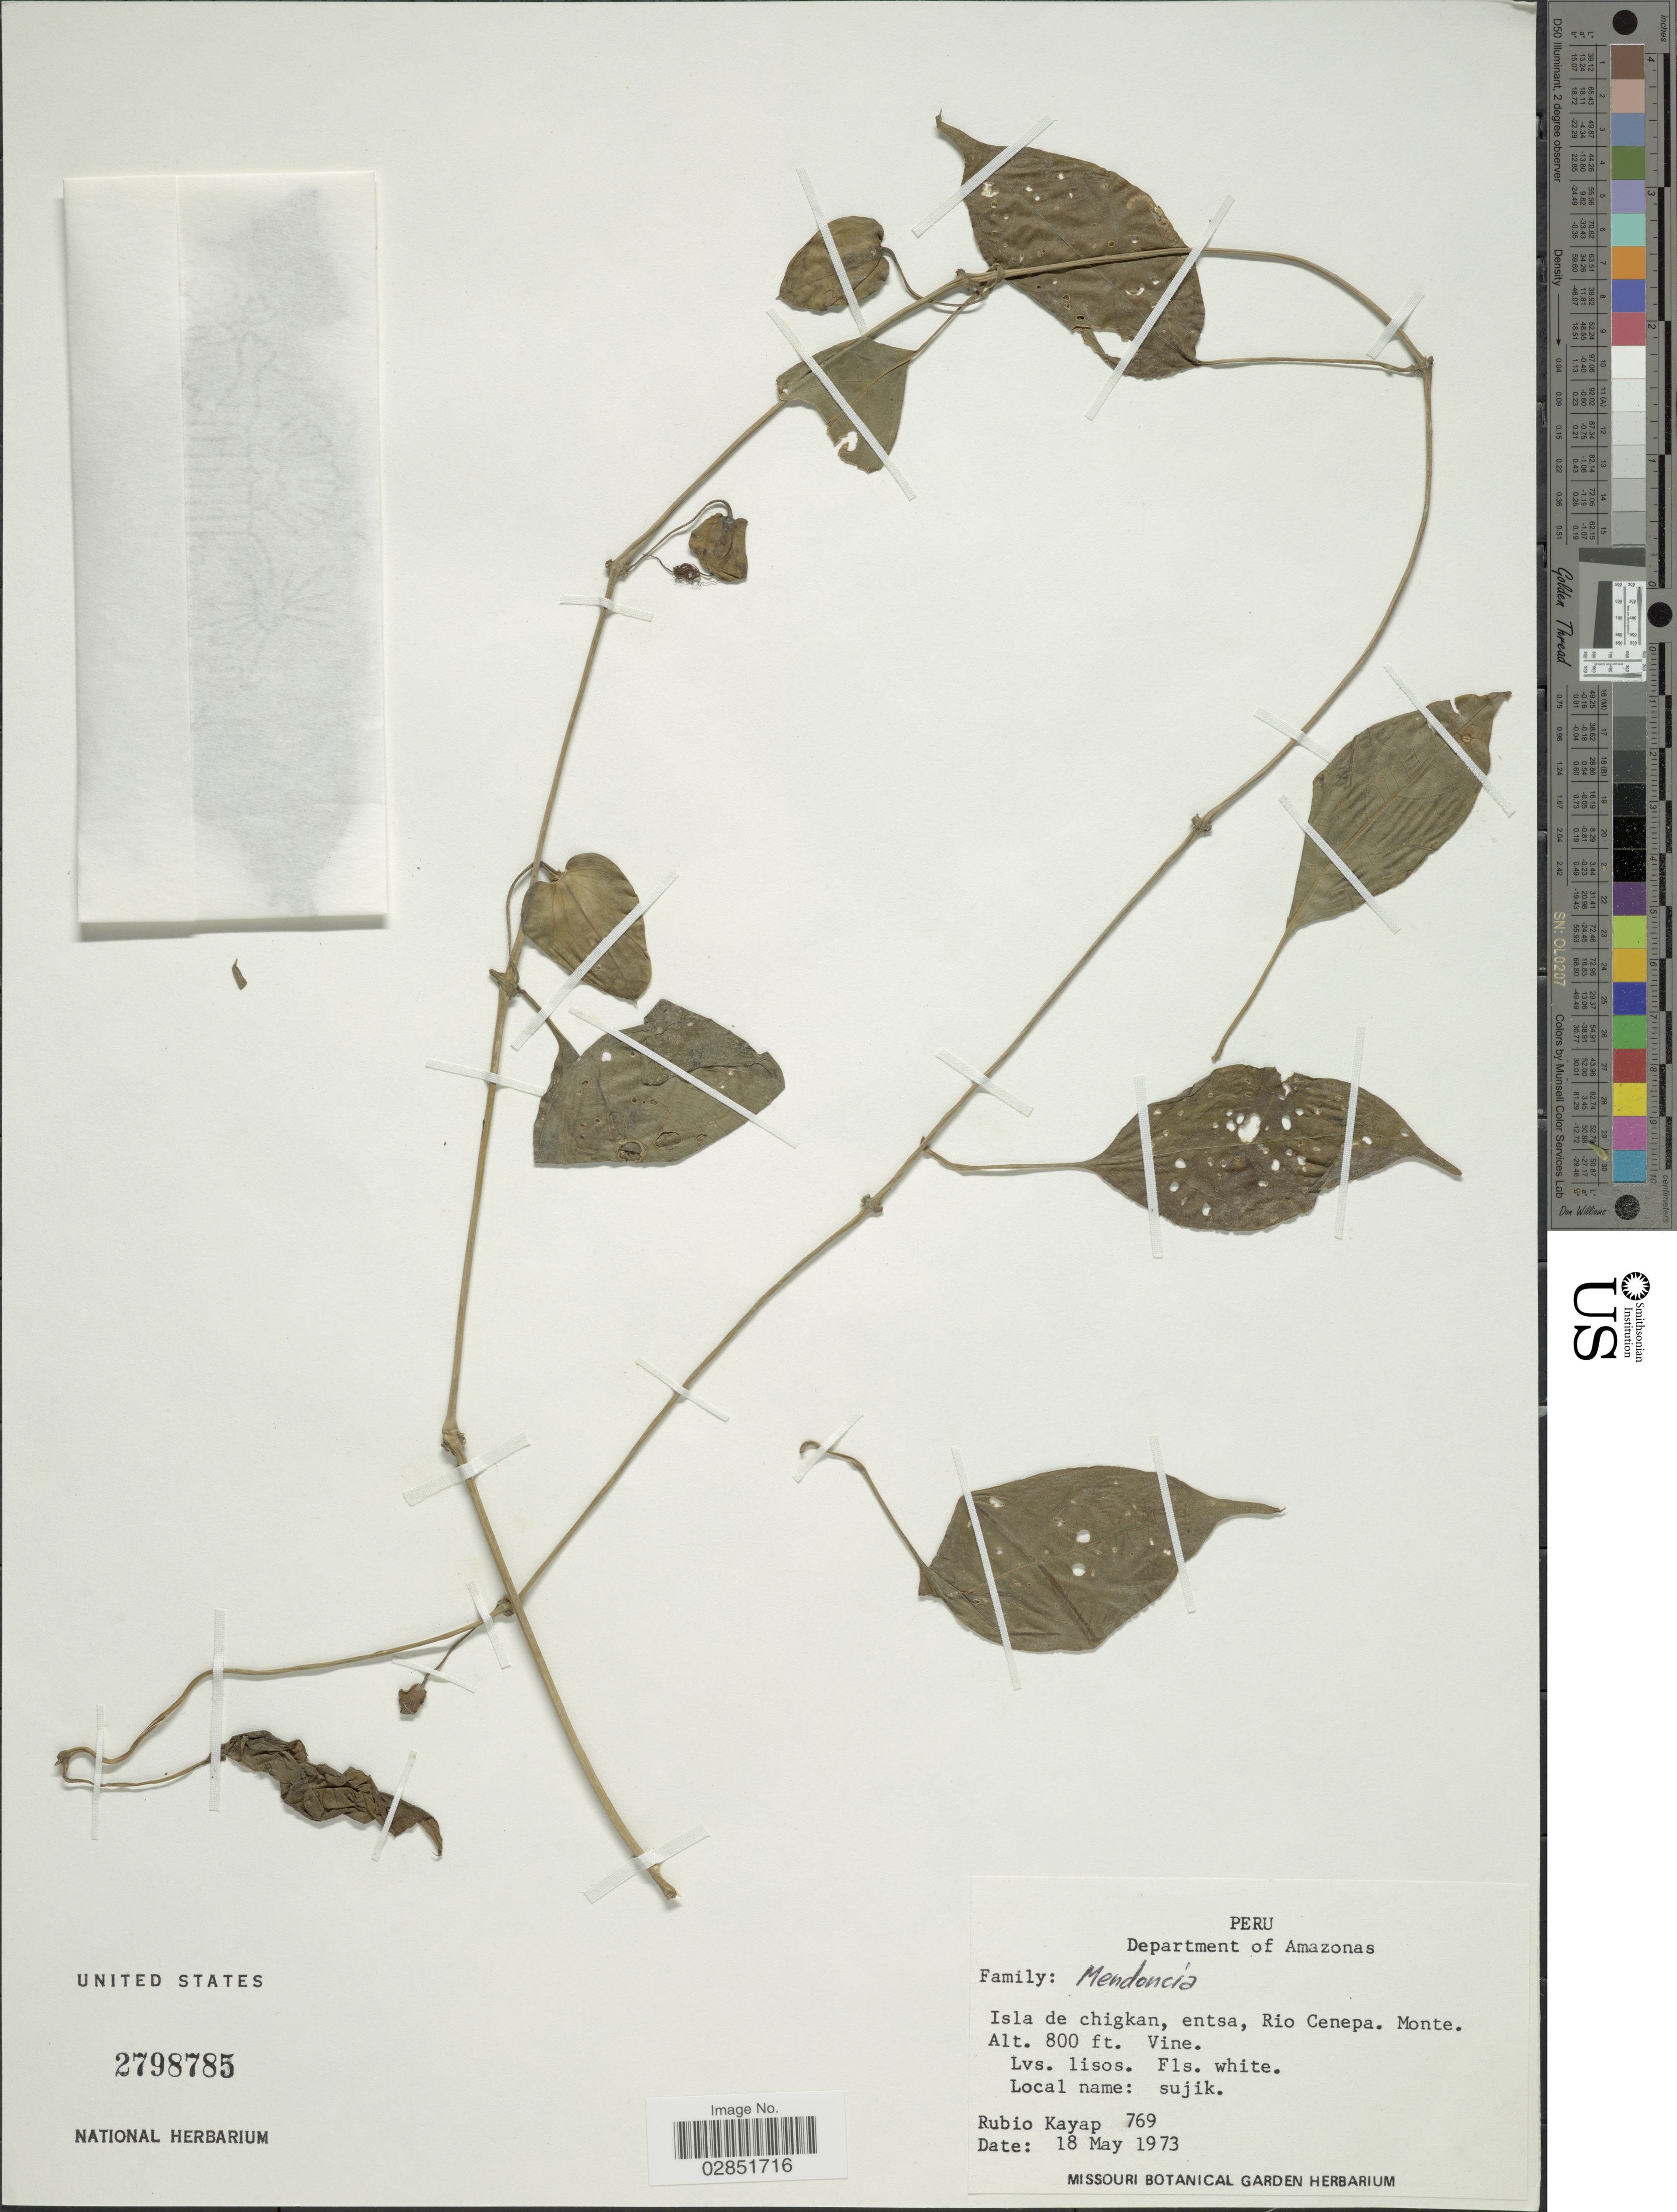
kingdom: Plantae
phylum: Tracheophyta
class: Magnoliopsida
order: Lamiales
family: Acanthaceae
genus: Mendoncia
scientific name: Mendoncia sp.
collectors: R. Kayap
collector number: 769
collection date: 1973-05-18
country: Peru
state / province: Amazonas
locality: Department of Amazonas. Isla de chigkan, entsa, Rio Cenepa. Monte.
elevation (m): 244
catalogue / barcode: US 2798785